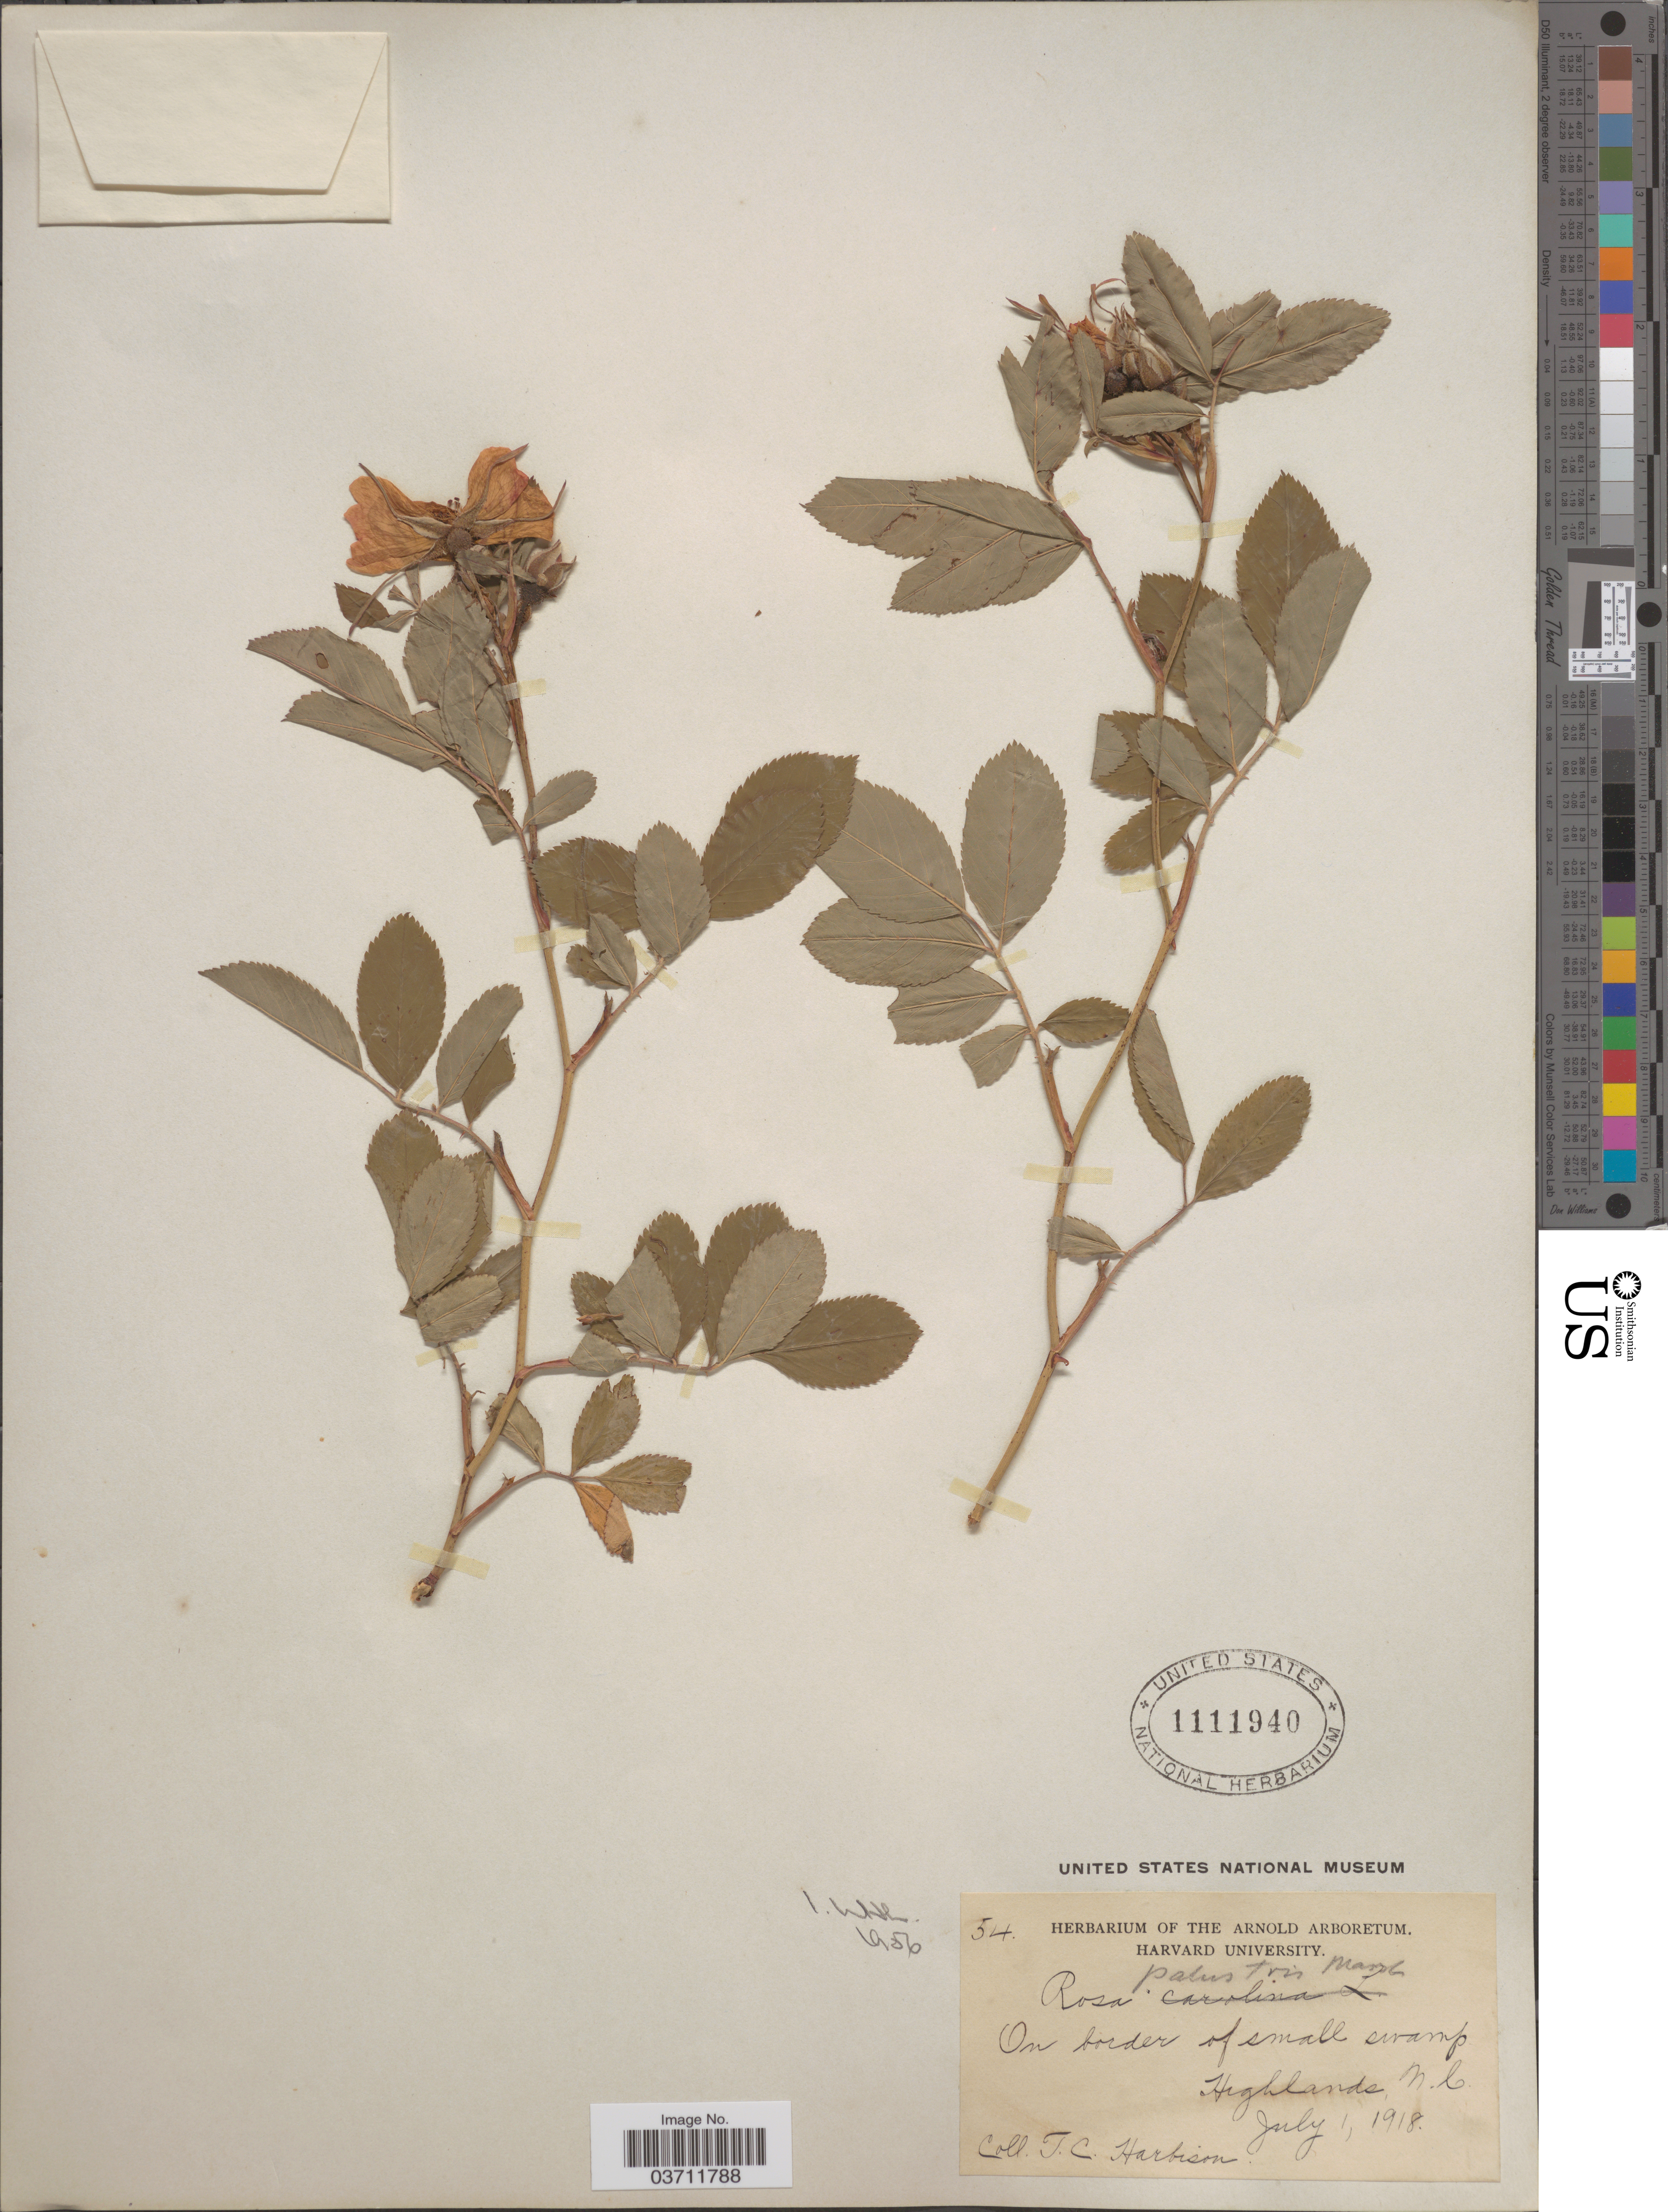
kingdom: Plantae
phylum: Tracheophyta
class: Magnoliopsida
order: Rosales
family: Rosaceae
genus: Rosa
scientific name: Rosa palustris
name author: Marshall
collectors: T. Harbison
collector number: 54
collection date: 1918-07-01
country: United States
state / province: North Carolina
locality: On border of small swamp, Highlands.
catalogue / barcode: US 1111940